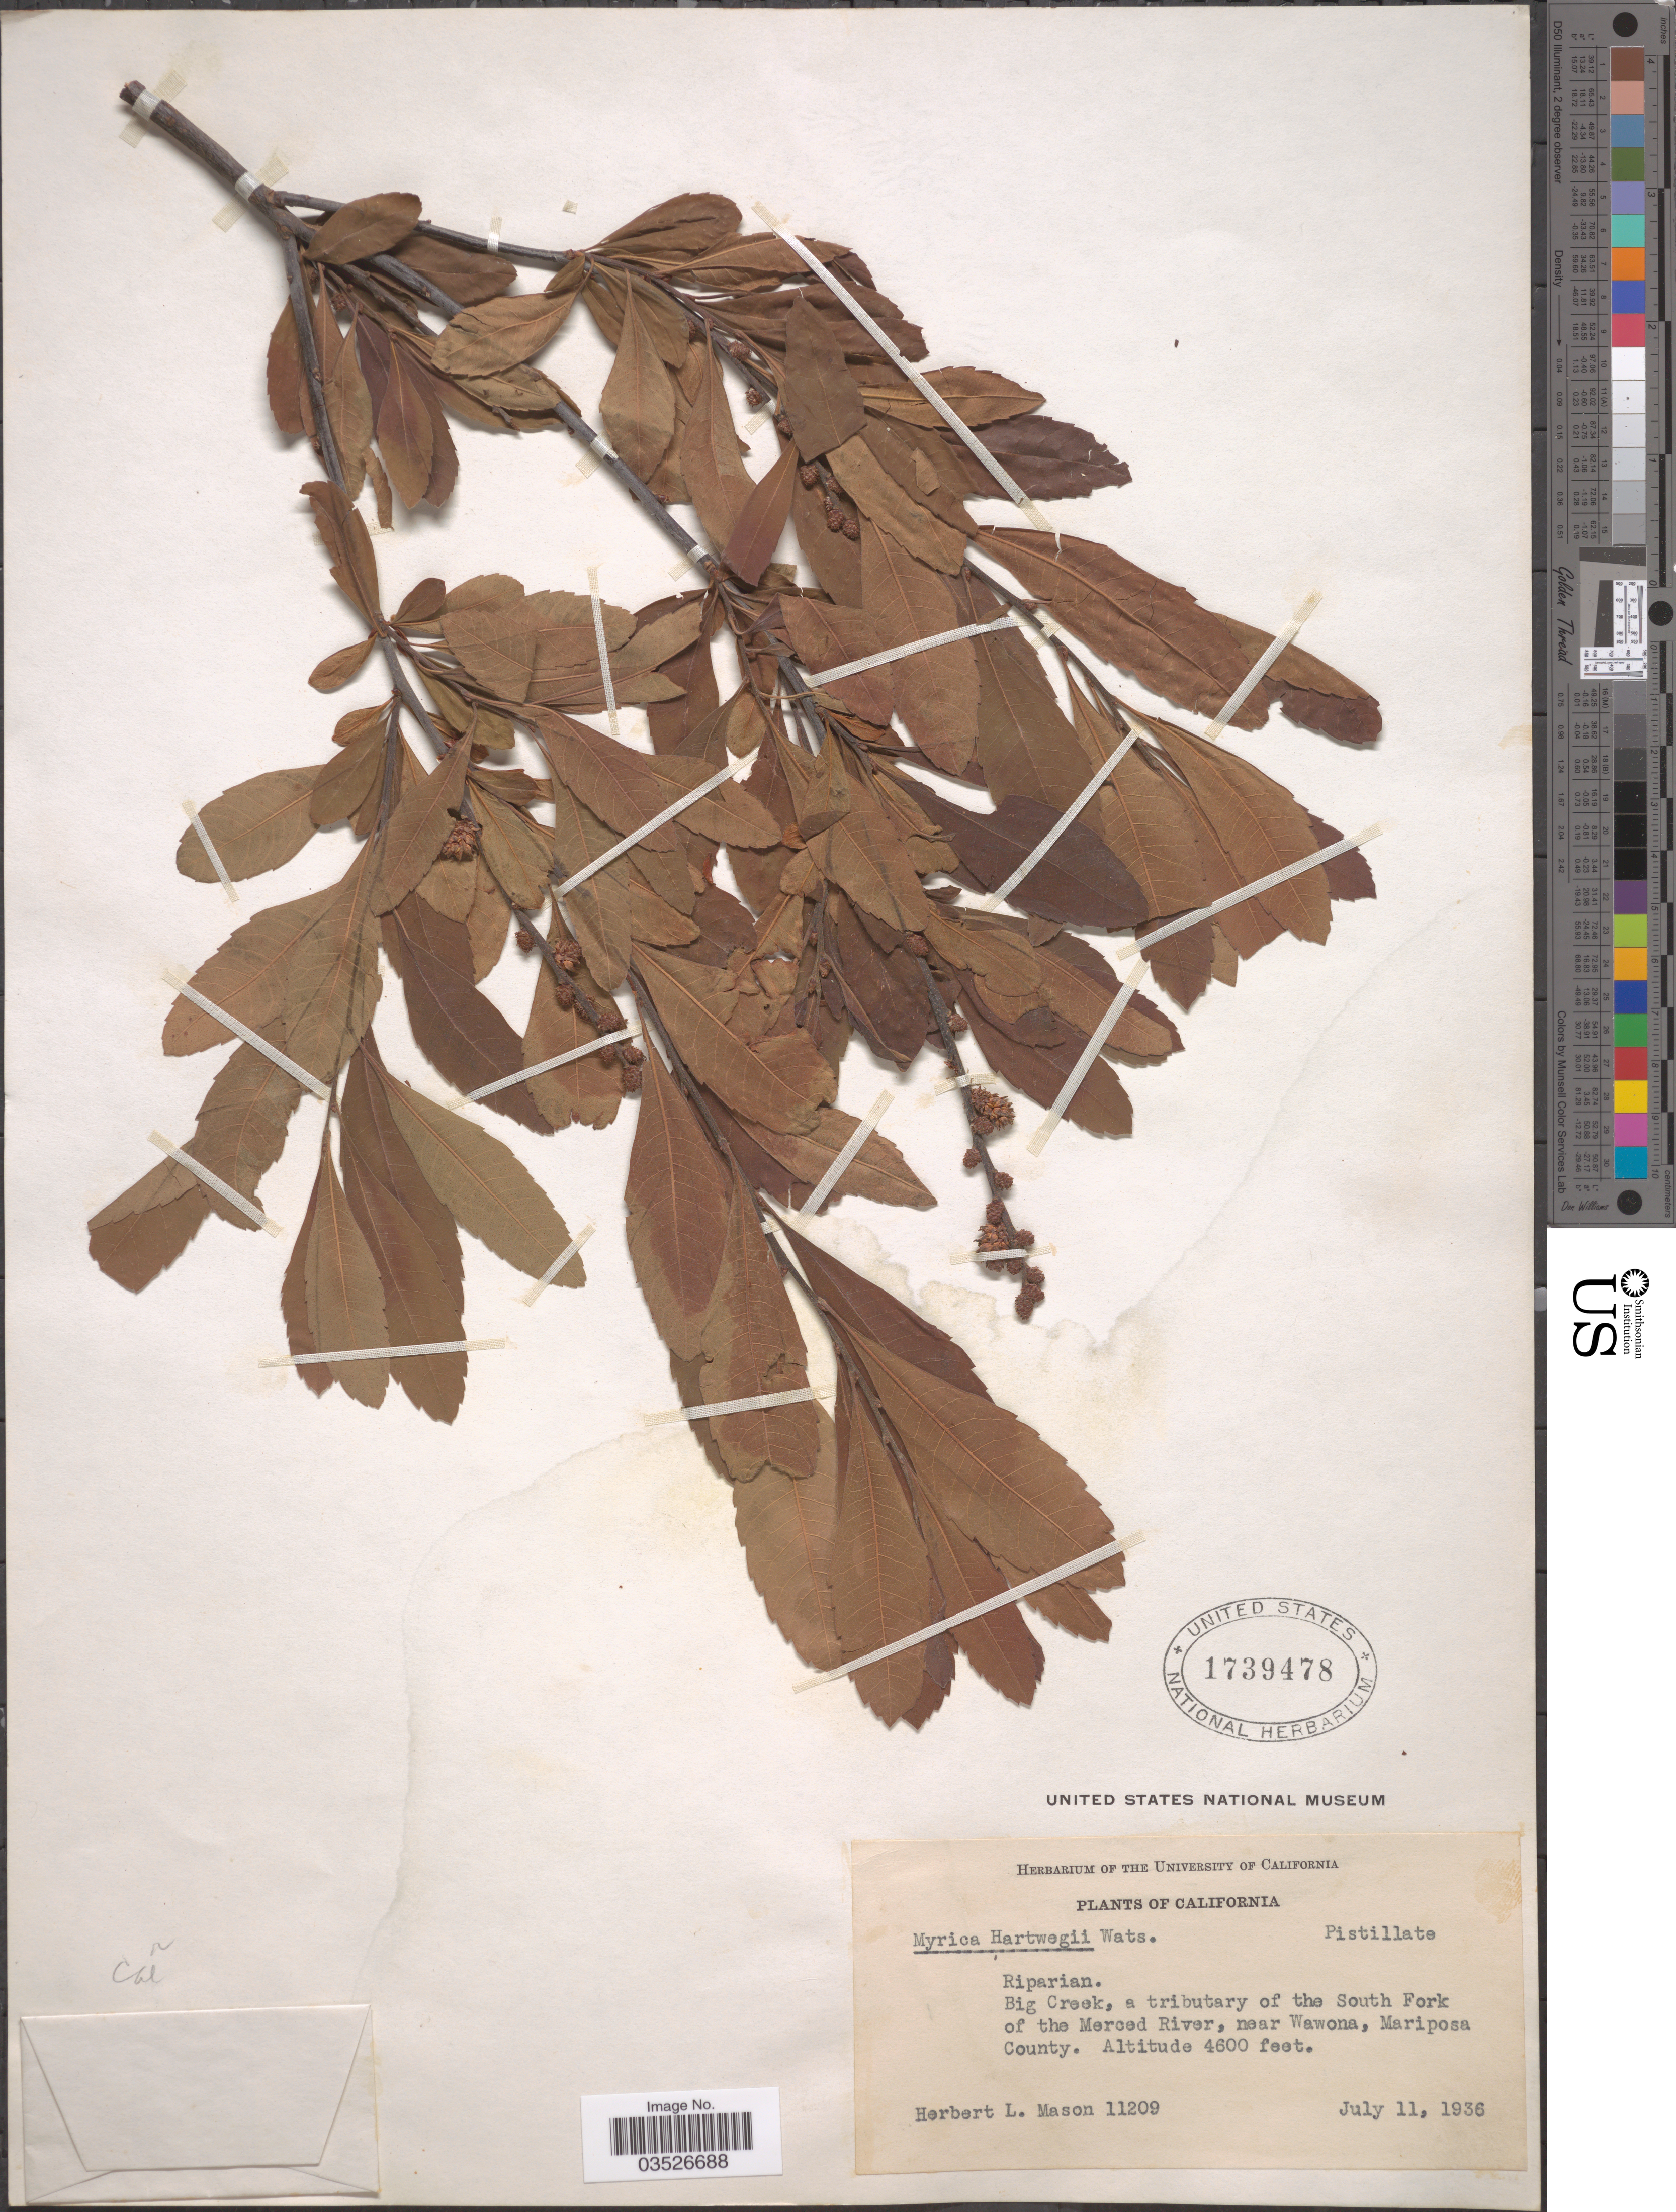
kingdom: Plantae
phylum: Tracheophyta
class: Magnoliopsida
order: Fagales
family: Myricaceae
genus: Myrica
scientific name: Myrica hartwegii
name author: S. Watson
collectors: H. L. Mason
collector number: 11209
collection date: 1936-07-11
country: United States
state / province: California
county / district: Mariposa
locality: Big Creek, a tributary of the South Fork of the Merced River, near Wawona, Mariposa County.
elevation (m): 1402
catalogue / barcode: US 1739478